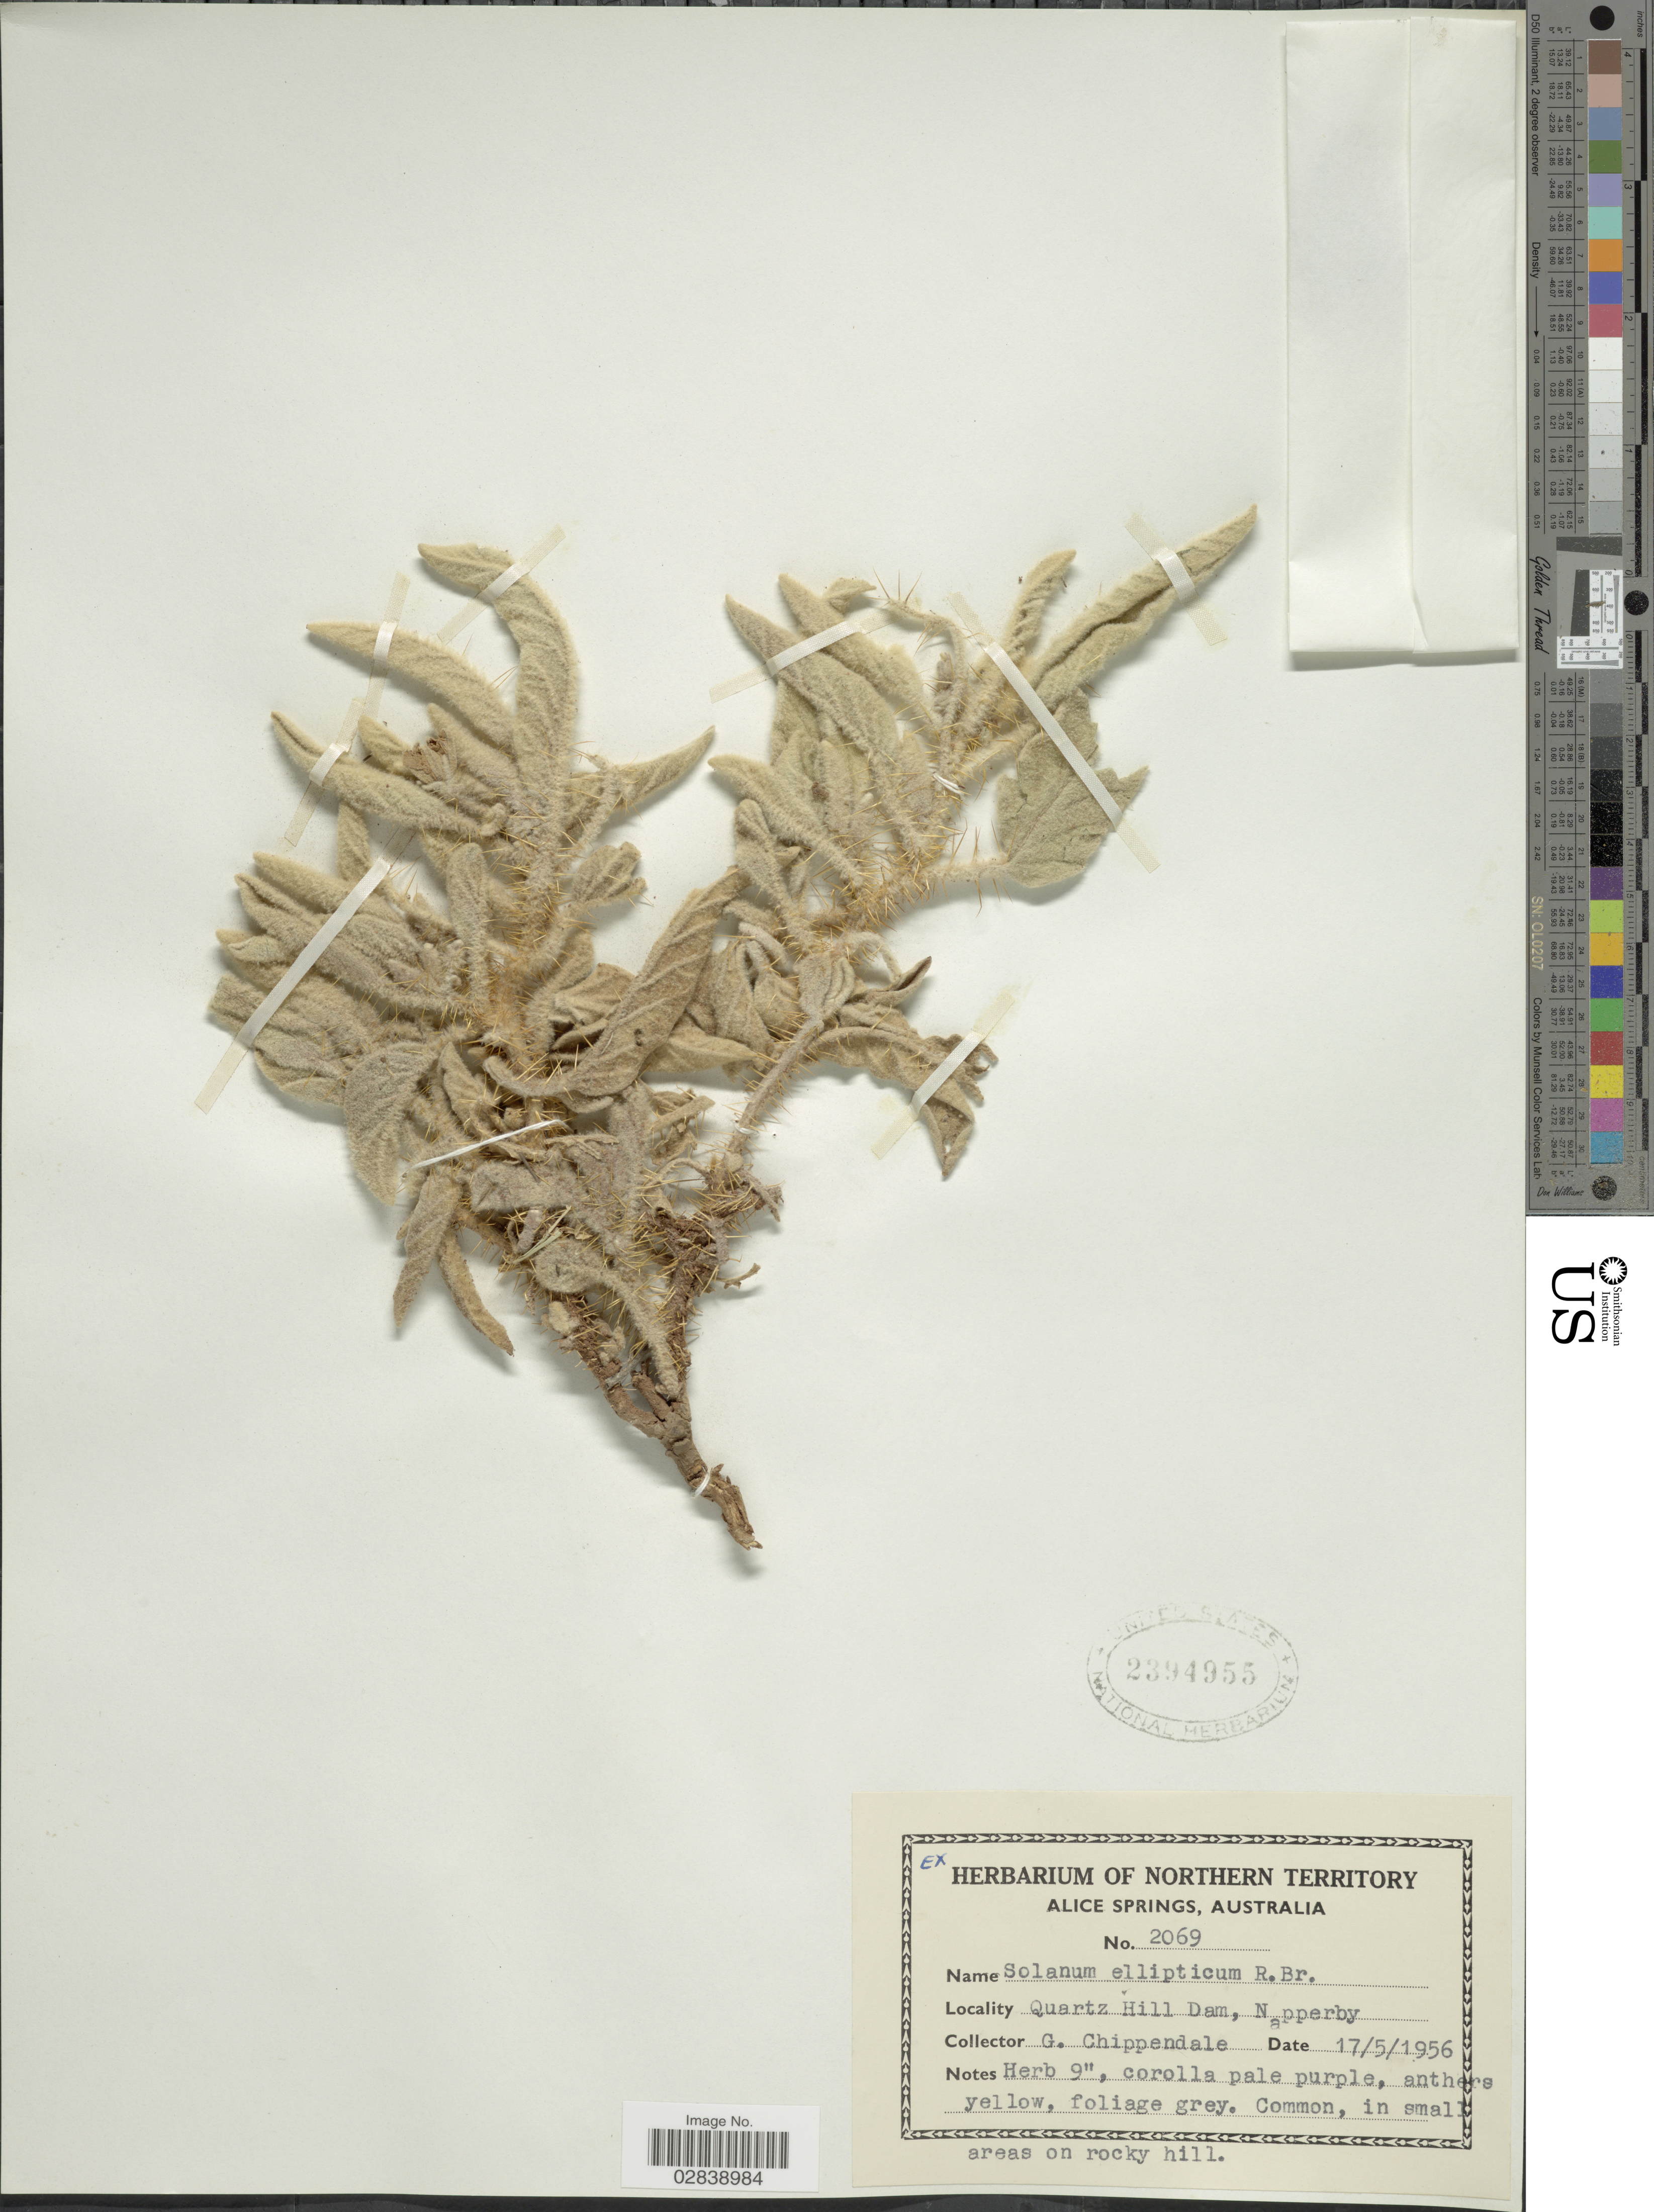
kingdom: Plantae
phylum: Tracheophyta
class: Magnoliopsida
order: Solanales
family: Solanaceae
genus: Solanum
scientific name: Solanum ellipticum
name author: R. Br.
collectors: G. Chippendale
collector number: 2069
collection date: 1956-05-17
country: Australia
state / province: Northern Territory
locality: Quartz Hill Dam, Napperby.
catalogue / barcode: US 2394955